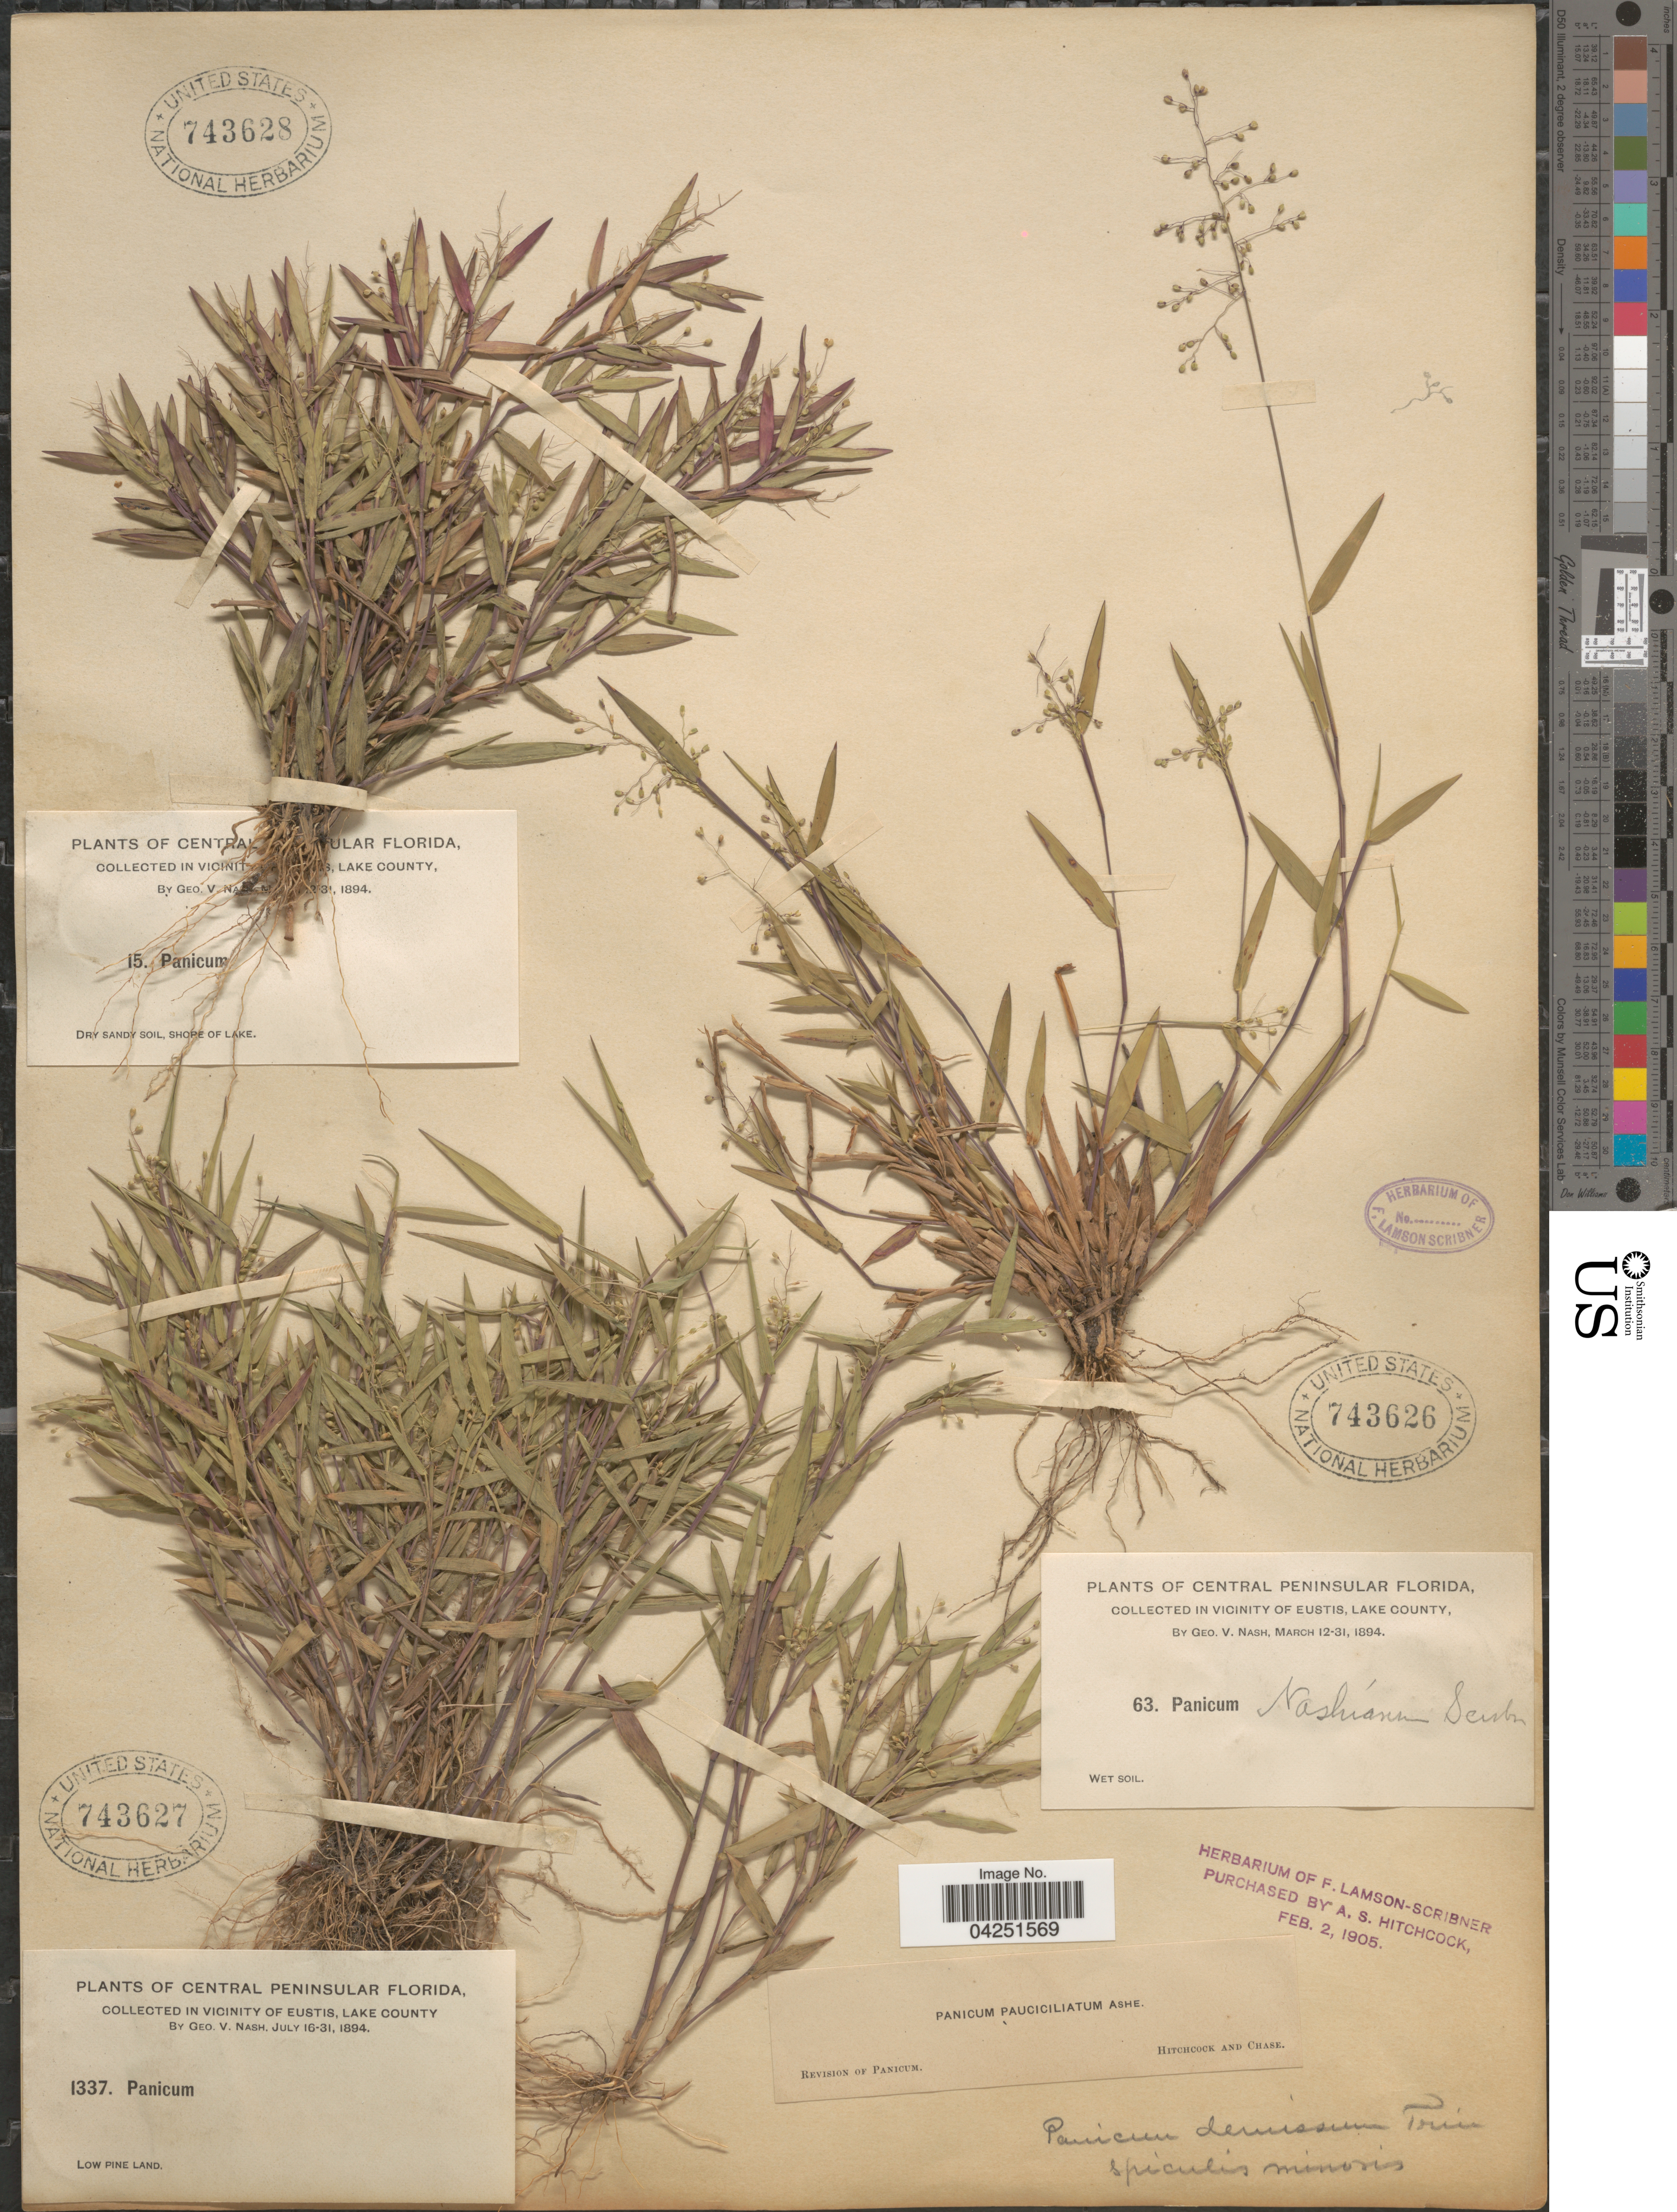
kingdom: Plantae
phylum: Tracheophyta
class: Liliopsida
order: Poales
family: Poaceae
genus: Dichanthelium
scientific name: Dichanthelium acuminatum var. acuminatum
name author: (Sw.) Gould & C.A. Clark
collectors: G. V. Nash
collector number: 15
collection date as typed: ! 31, 1894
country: United States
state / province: Florida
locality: Central [illegible text]ular Florida, in vicinity [illegible text], Lake County.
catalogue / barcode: US 743628